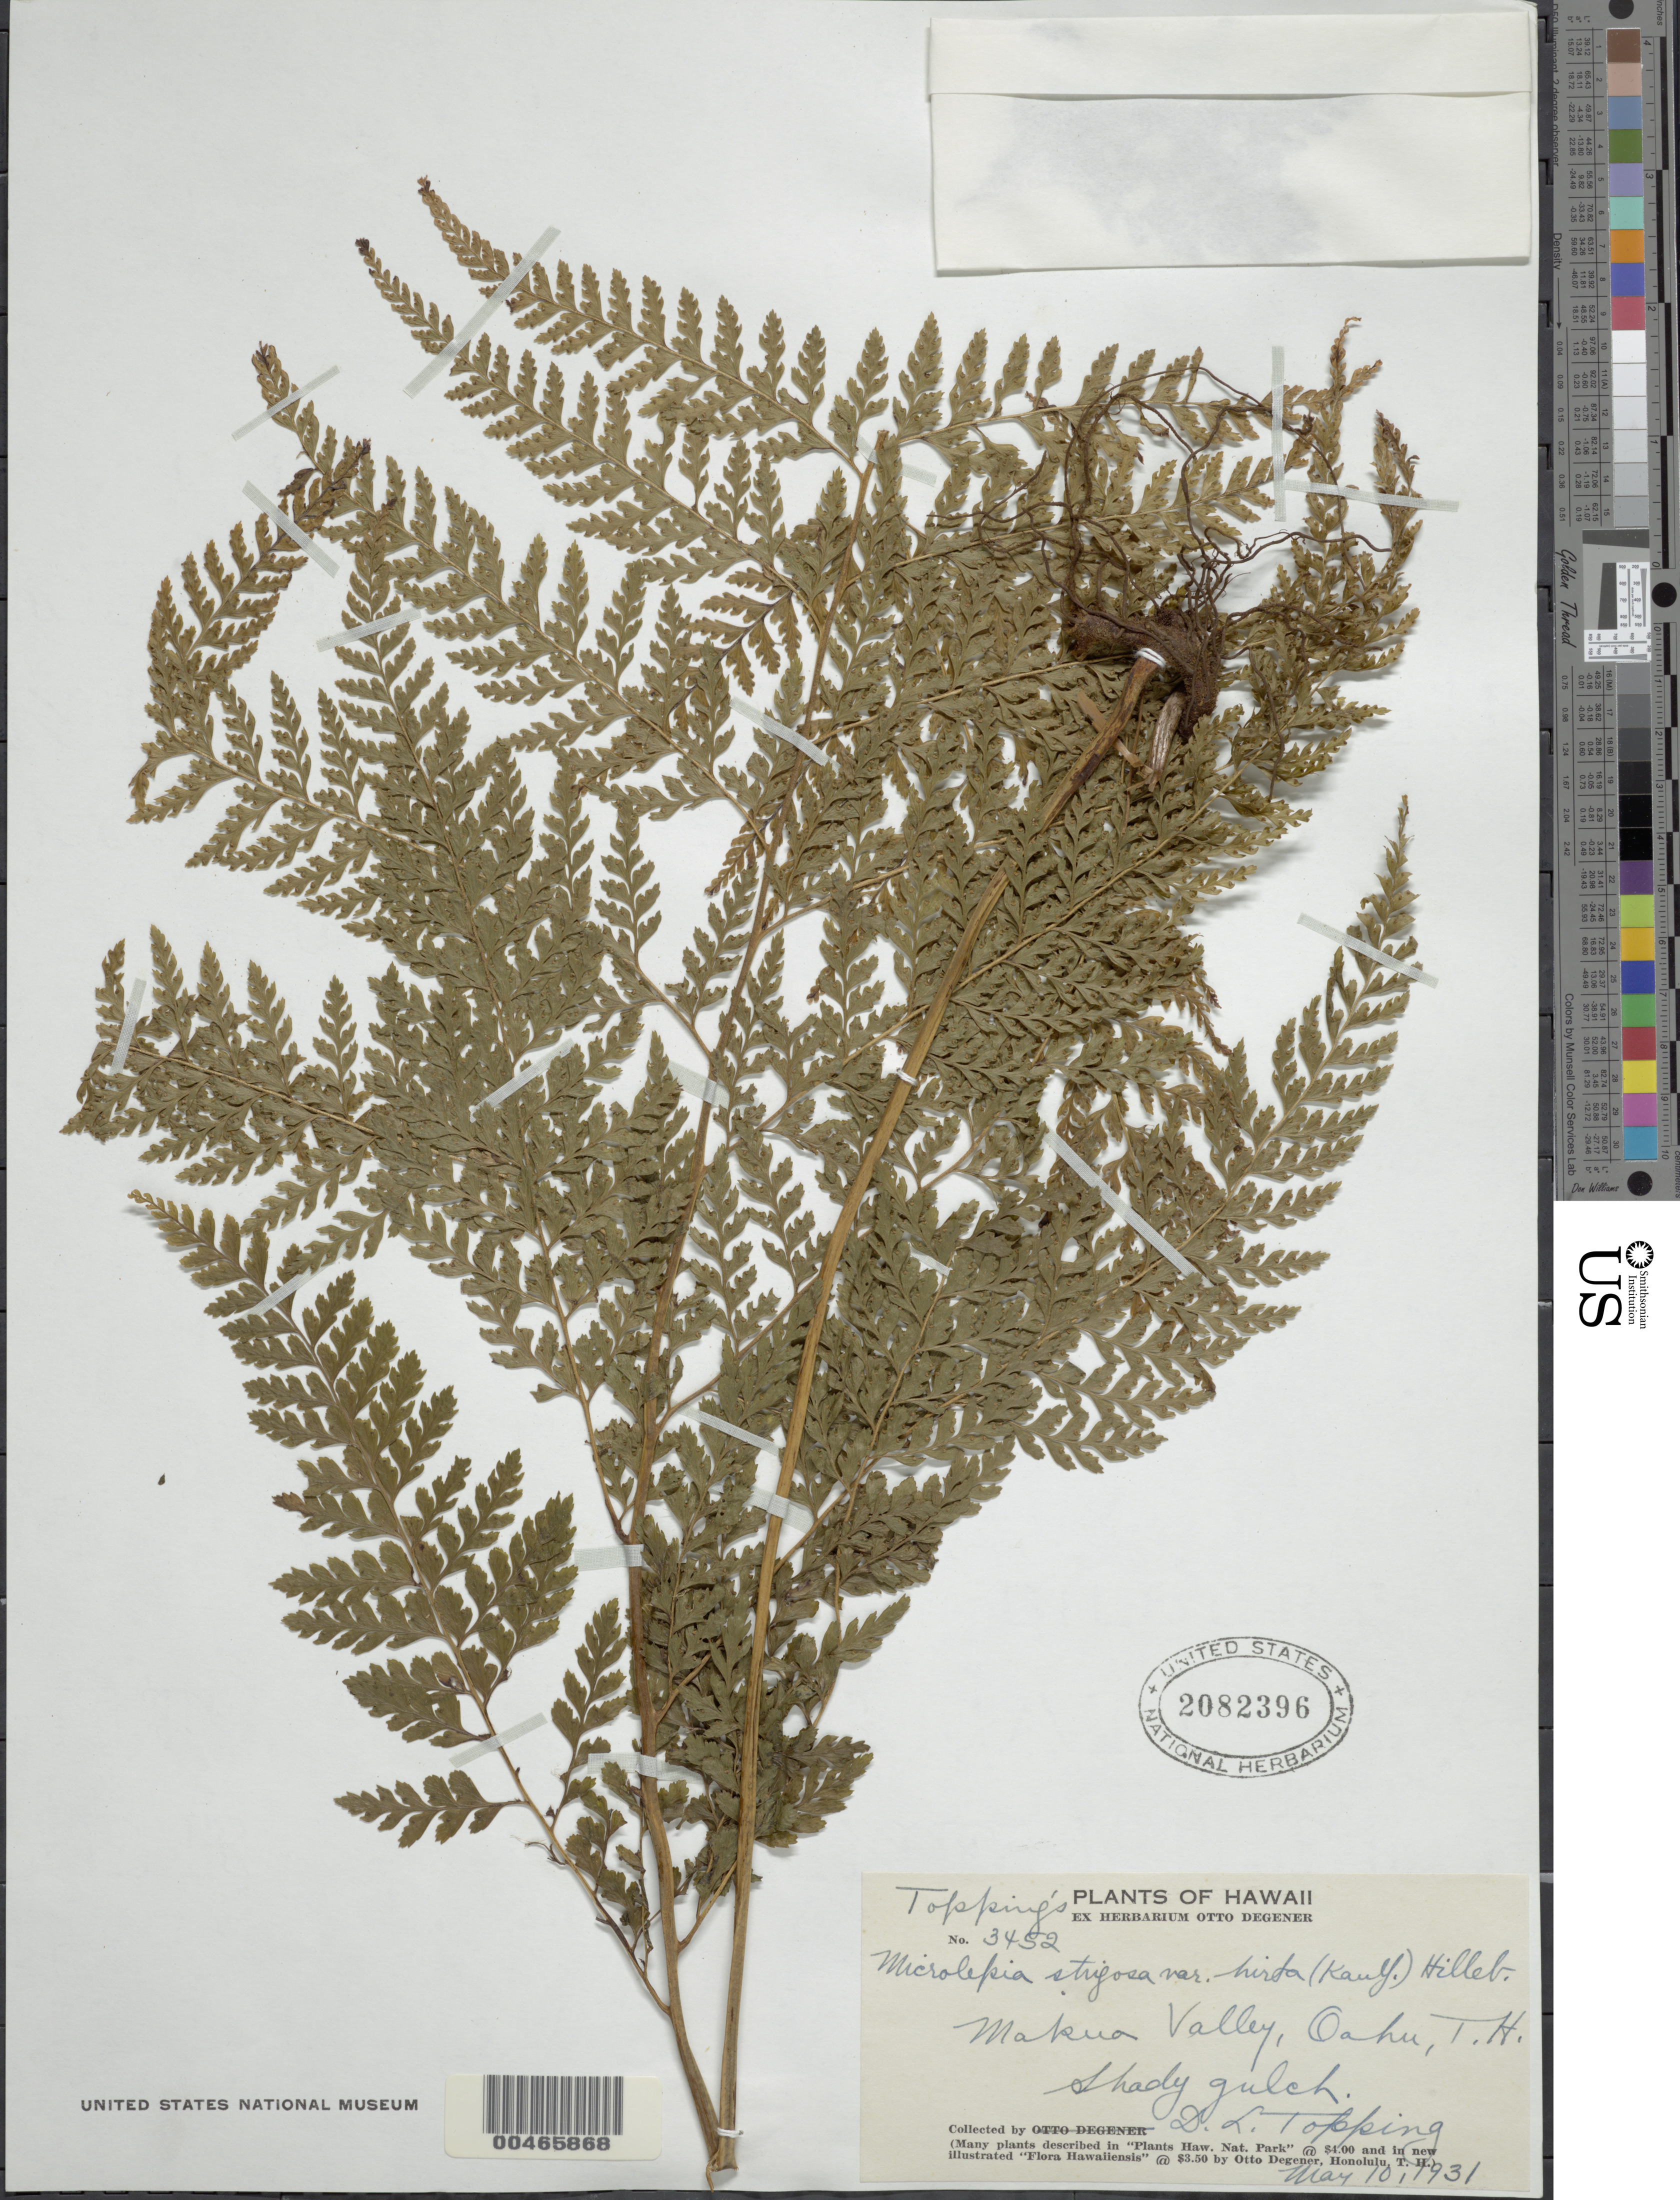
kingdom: Plantae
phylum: Tracheophyta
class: Polypodiopsida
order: Polypodiales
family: Dennstaedtiaceae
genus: Microlepia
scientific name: Microlepia speluncae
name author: (L.) T. Moore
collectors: D. L. Topping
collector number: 3452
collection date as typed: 10 May 1931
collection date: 1931-05-10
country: United States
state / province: Hawaii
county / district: Honolulu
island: Oahu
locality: Makua Valley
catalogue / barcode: US 2082396